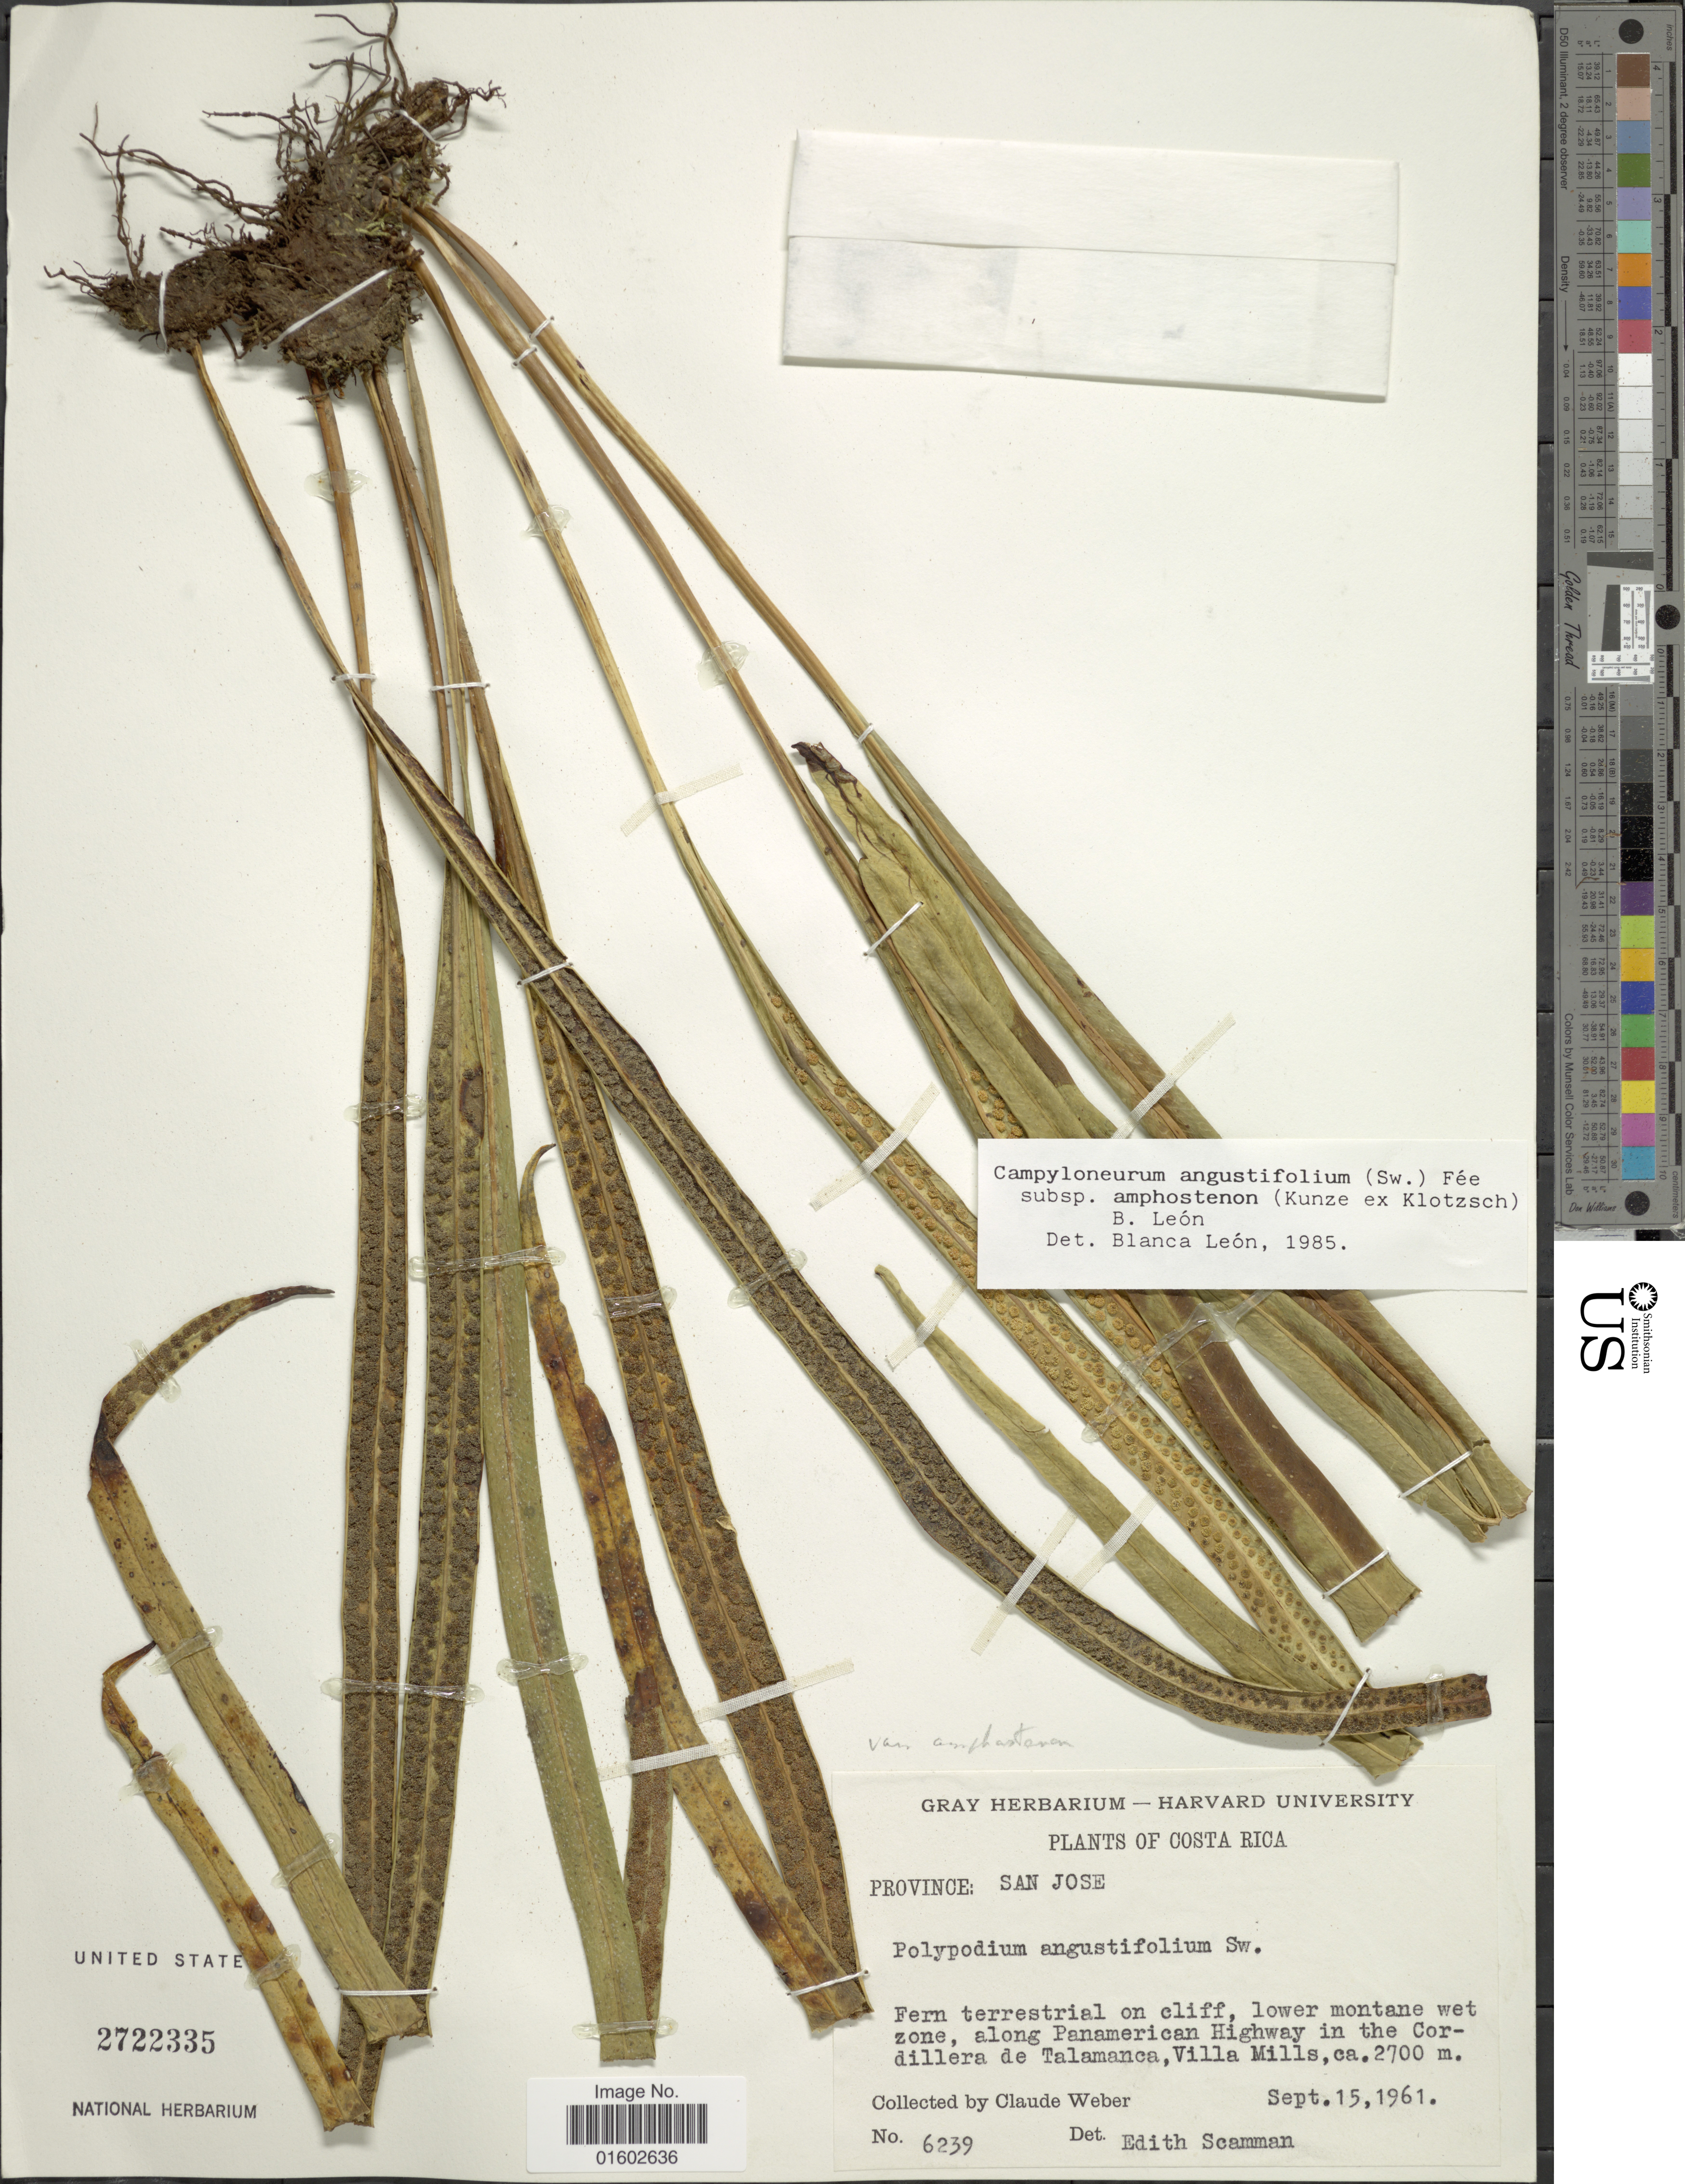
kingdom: Plantae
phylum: Tracheophyta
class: Polypodiopsida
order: Polypodiales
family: Polypodiaceae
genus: Campyloneurum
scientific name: Campyloneurum amphostenon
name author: (Kunze ex Klotzsch) Fée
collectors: C. Weber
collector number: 6239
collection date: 1961-09-15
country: Costa Rica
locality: Along Panamerican Highway in the Cordillera de Talamanca, Villa Mills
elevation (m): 2700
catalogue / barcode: US 2722335